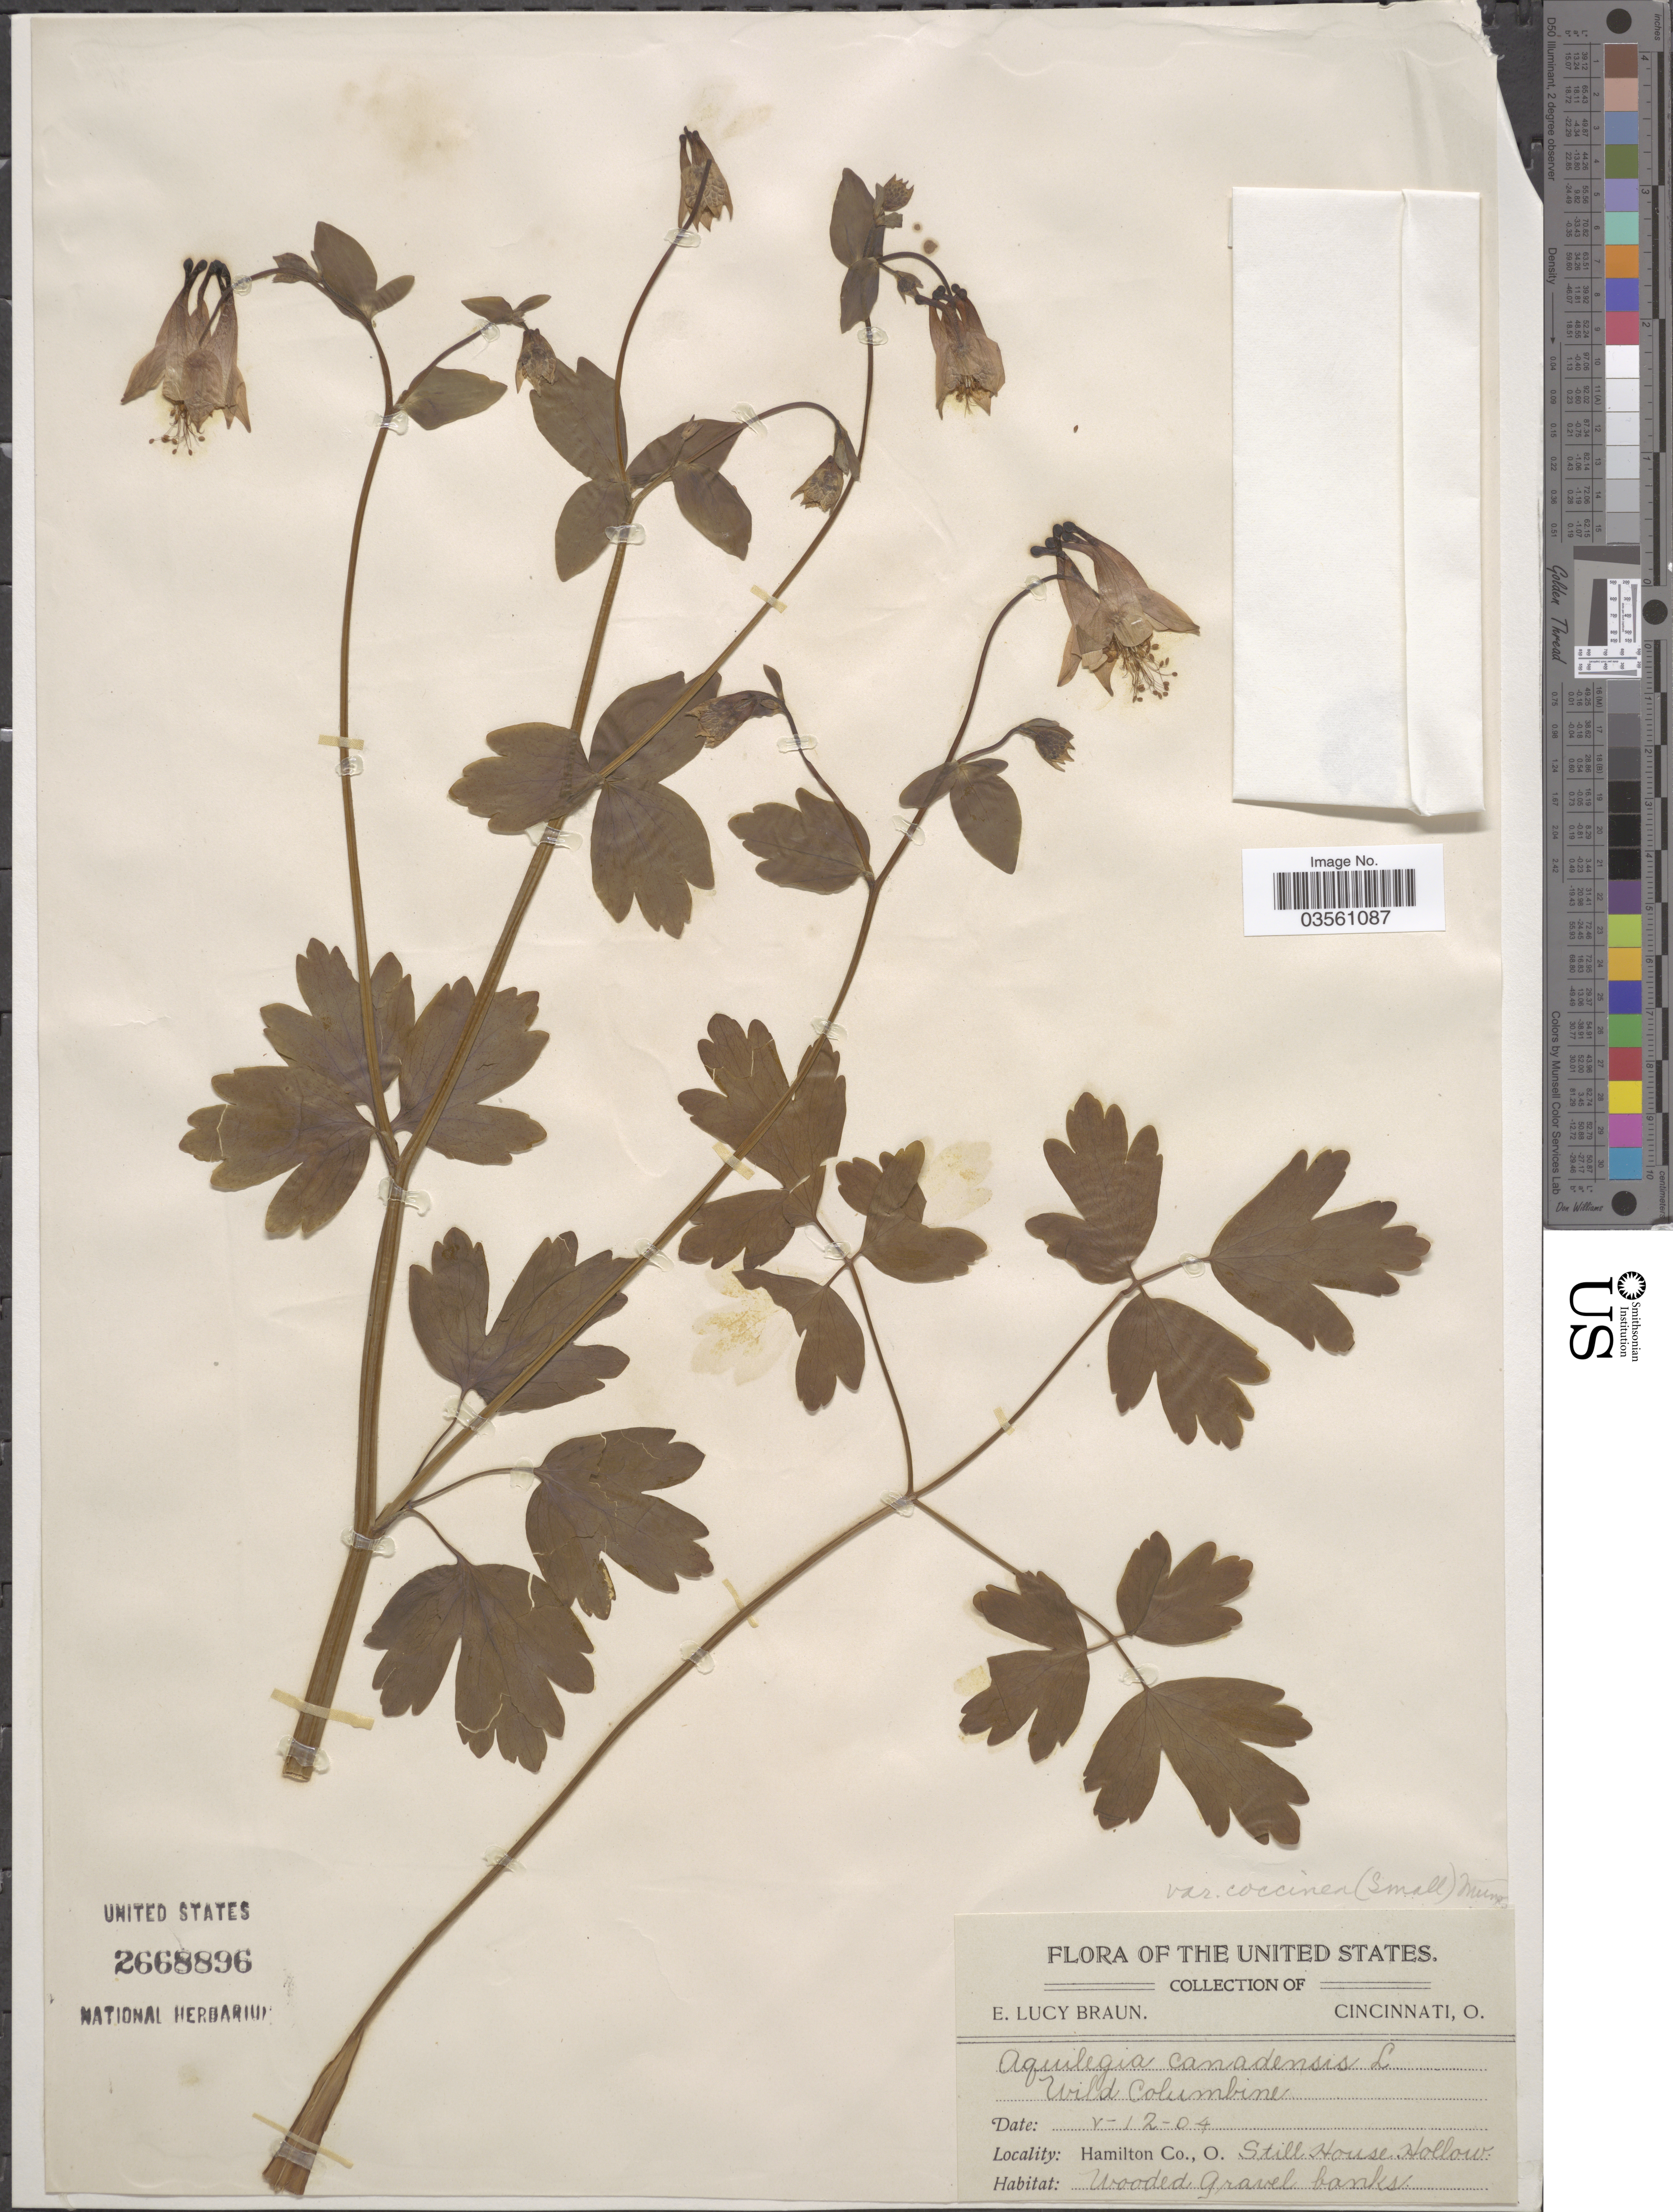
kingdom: Plantae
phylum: Tracheophyta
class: Magnoliopsida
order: Ranunculales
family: Ranunculaceae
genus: Aquilegia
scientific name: Aquilegia canadensis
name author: L.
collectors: E. L. Braun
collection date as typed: Transcribed d/m/y: 12/5/4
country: United States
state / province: Ohio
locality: Still House Hollow.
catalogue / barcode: US 2668896